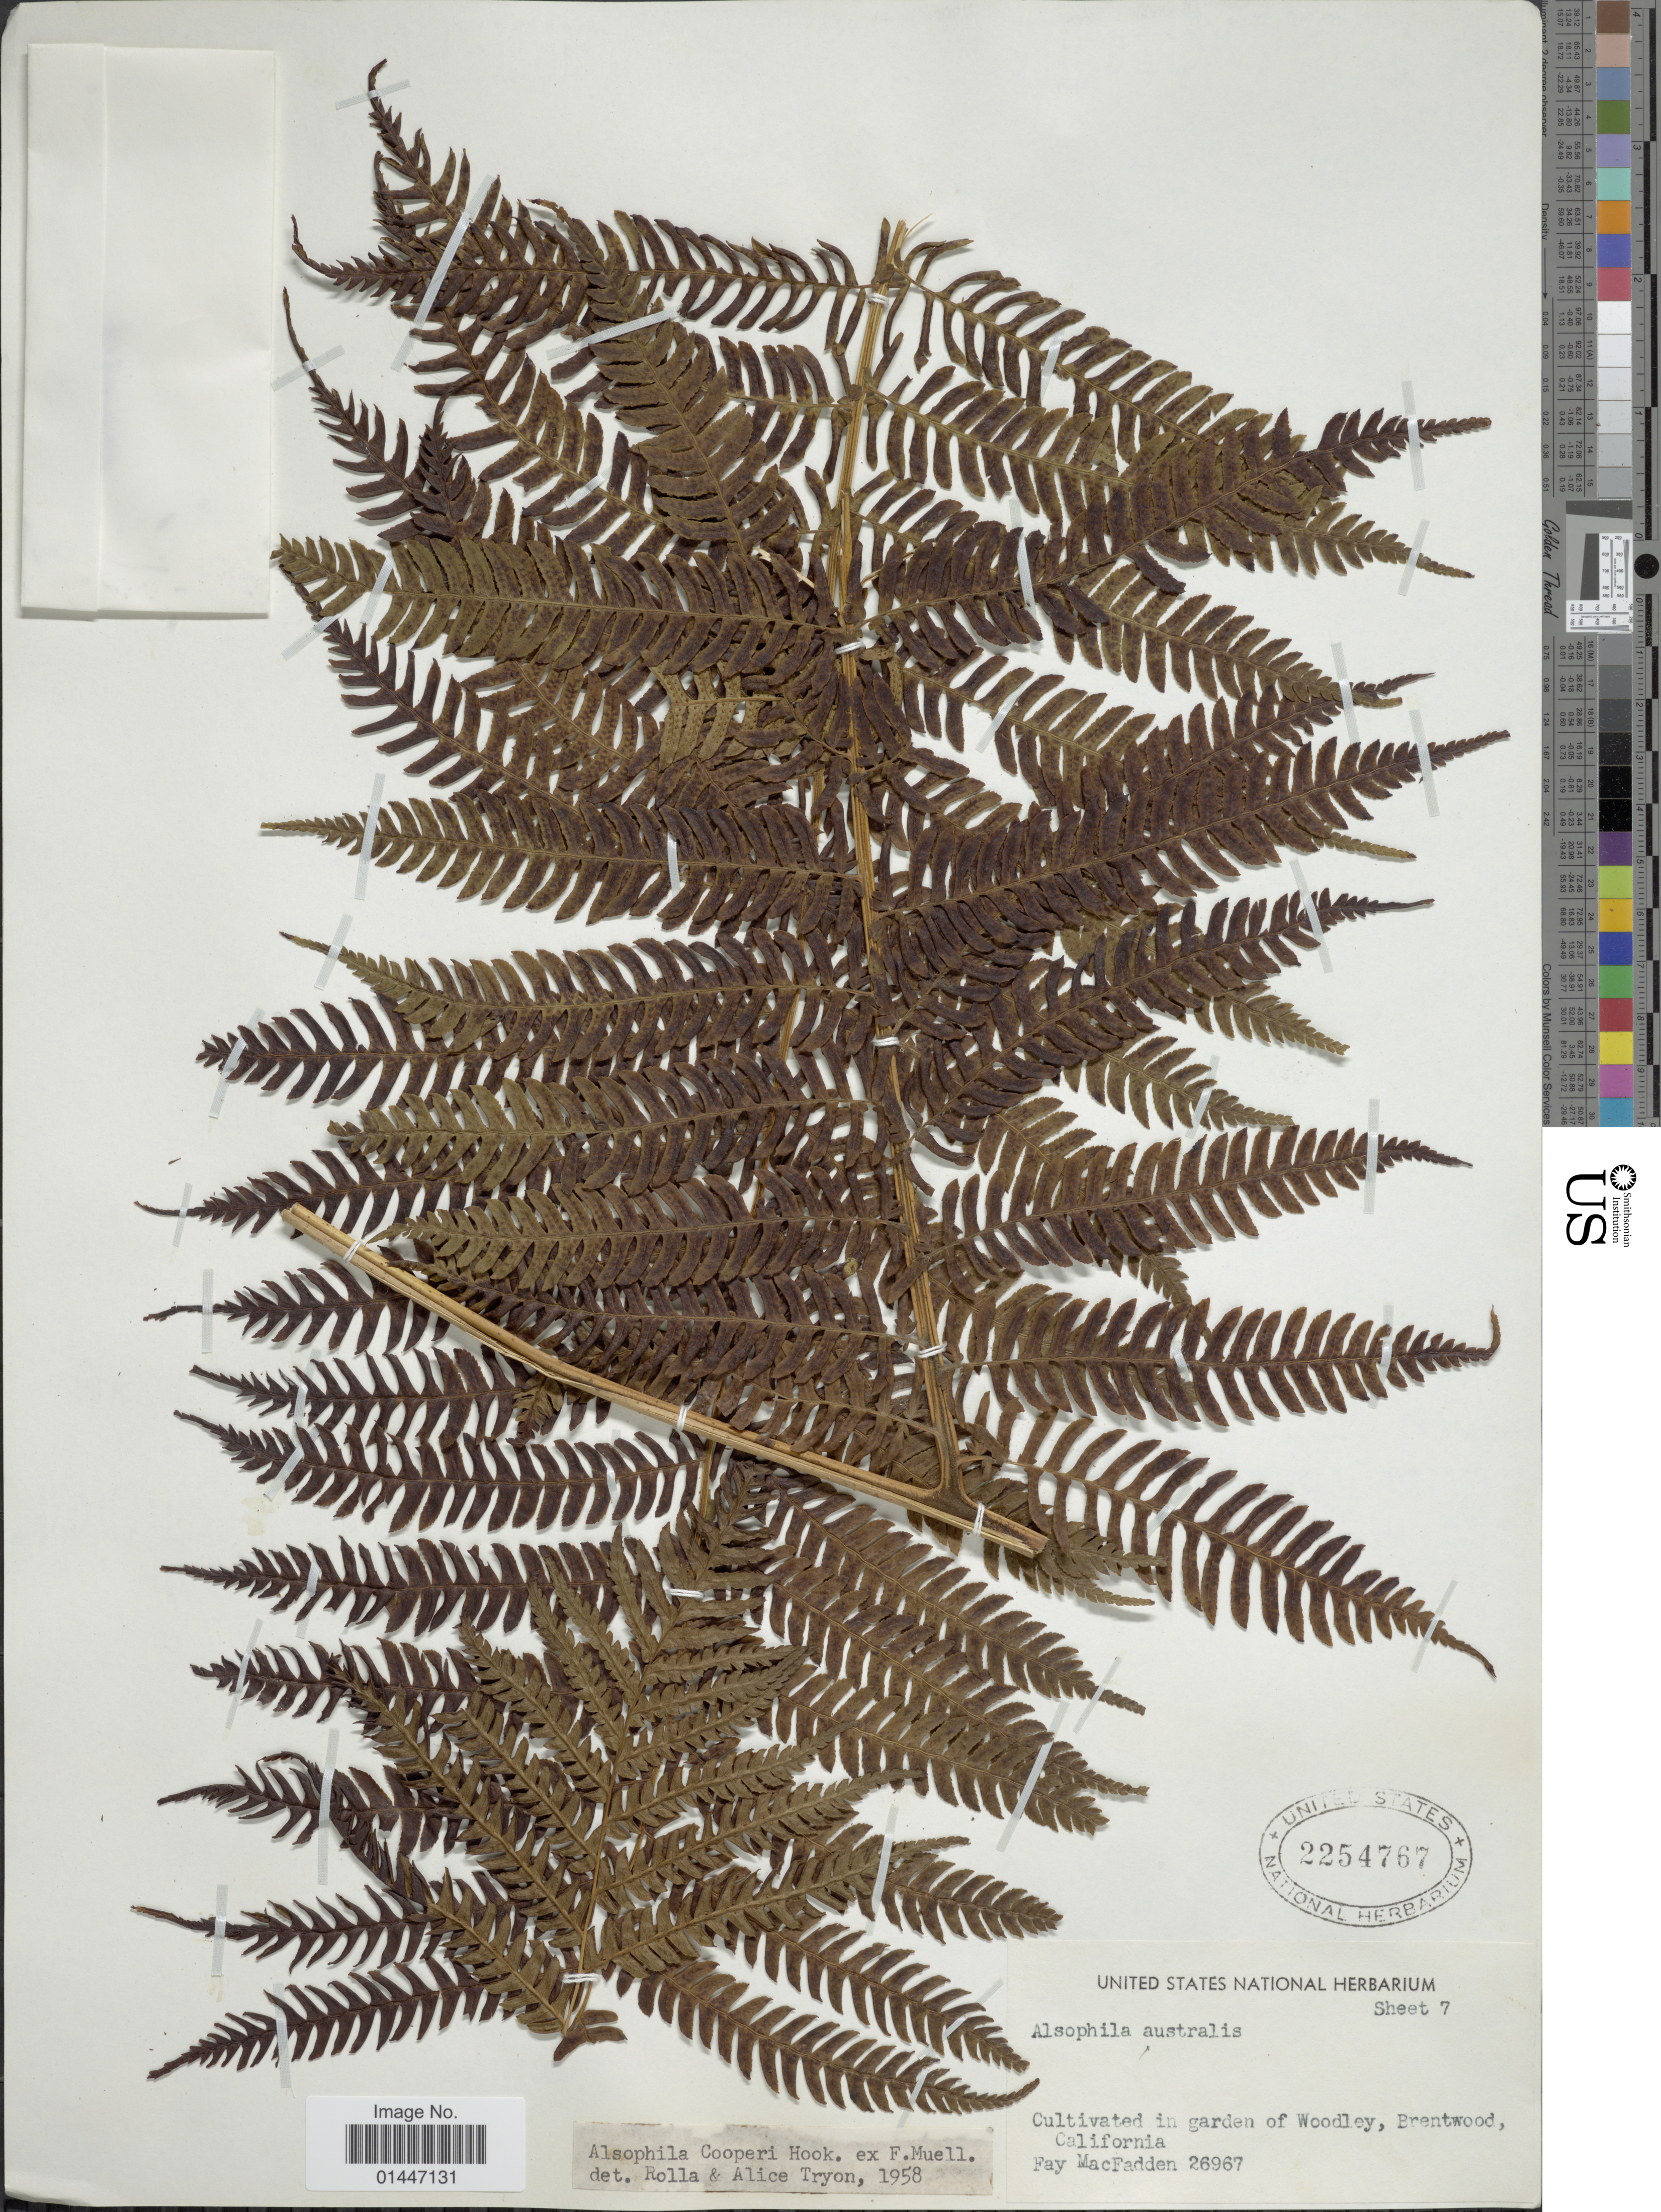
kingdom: Plantae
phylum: Tracheophyta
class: Polypodiopsida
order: Cyatheales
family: Cyatheaceae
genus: Sphaeropteris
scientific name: Sphaeropteris cooperi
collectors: F. MacFadden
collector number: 26967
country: United States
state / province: California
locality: In garden of Woodley, Brentwood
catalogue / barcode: US 2254767